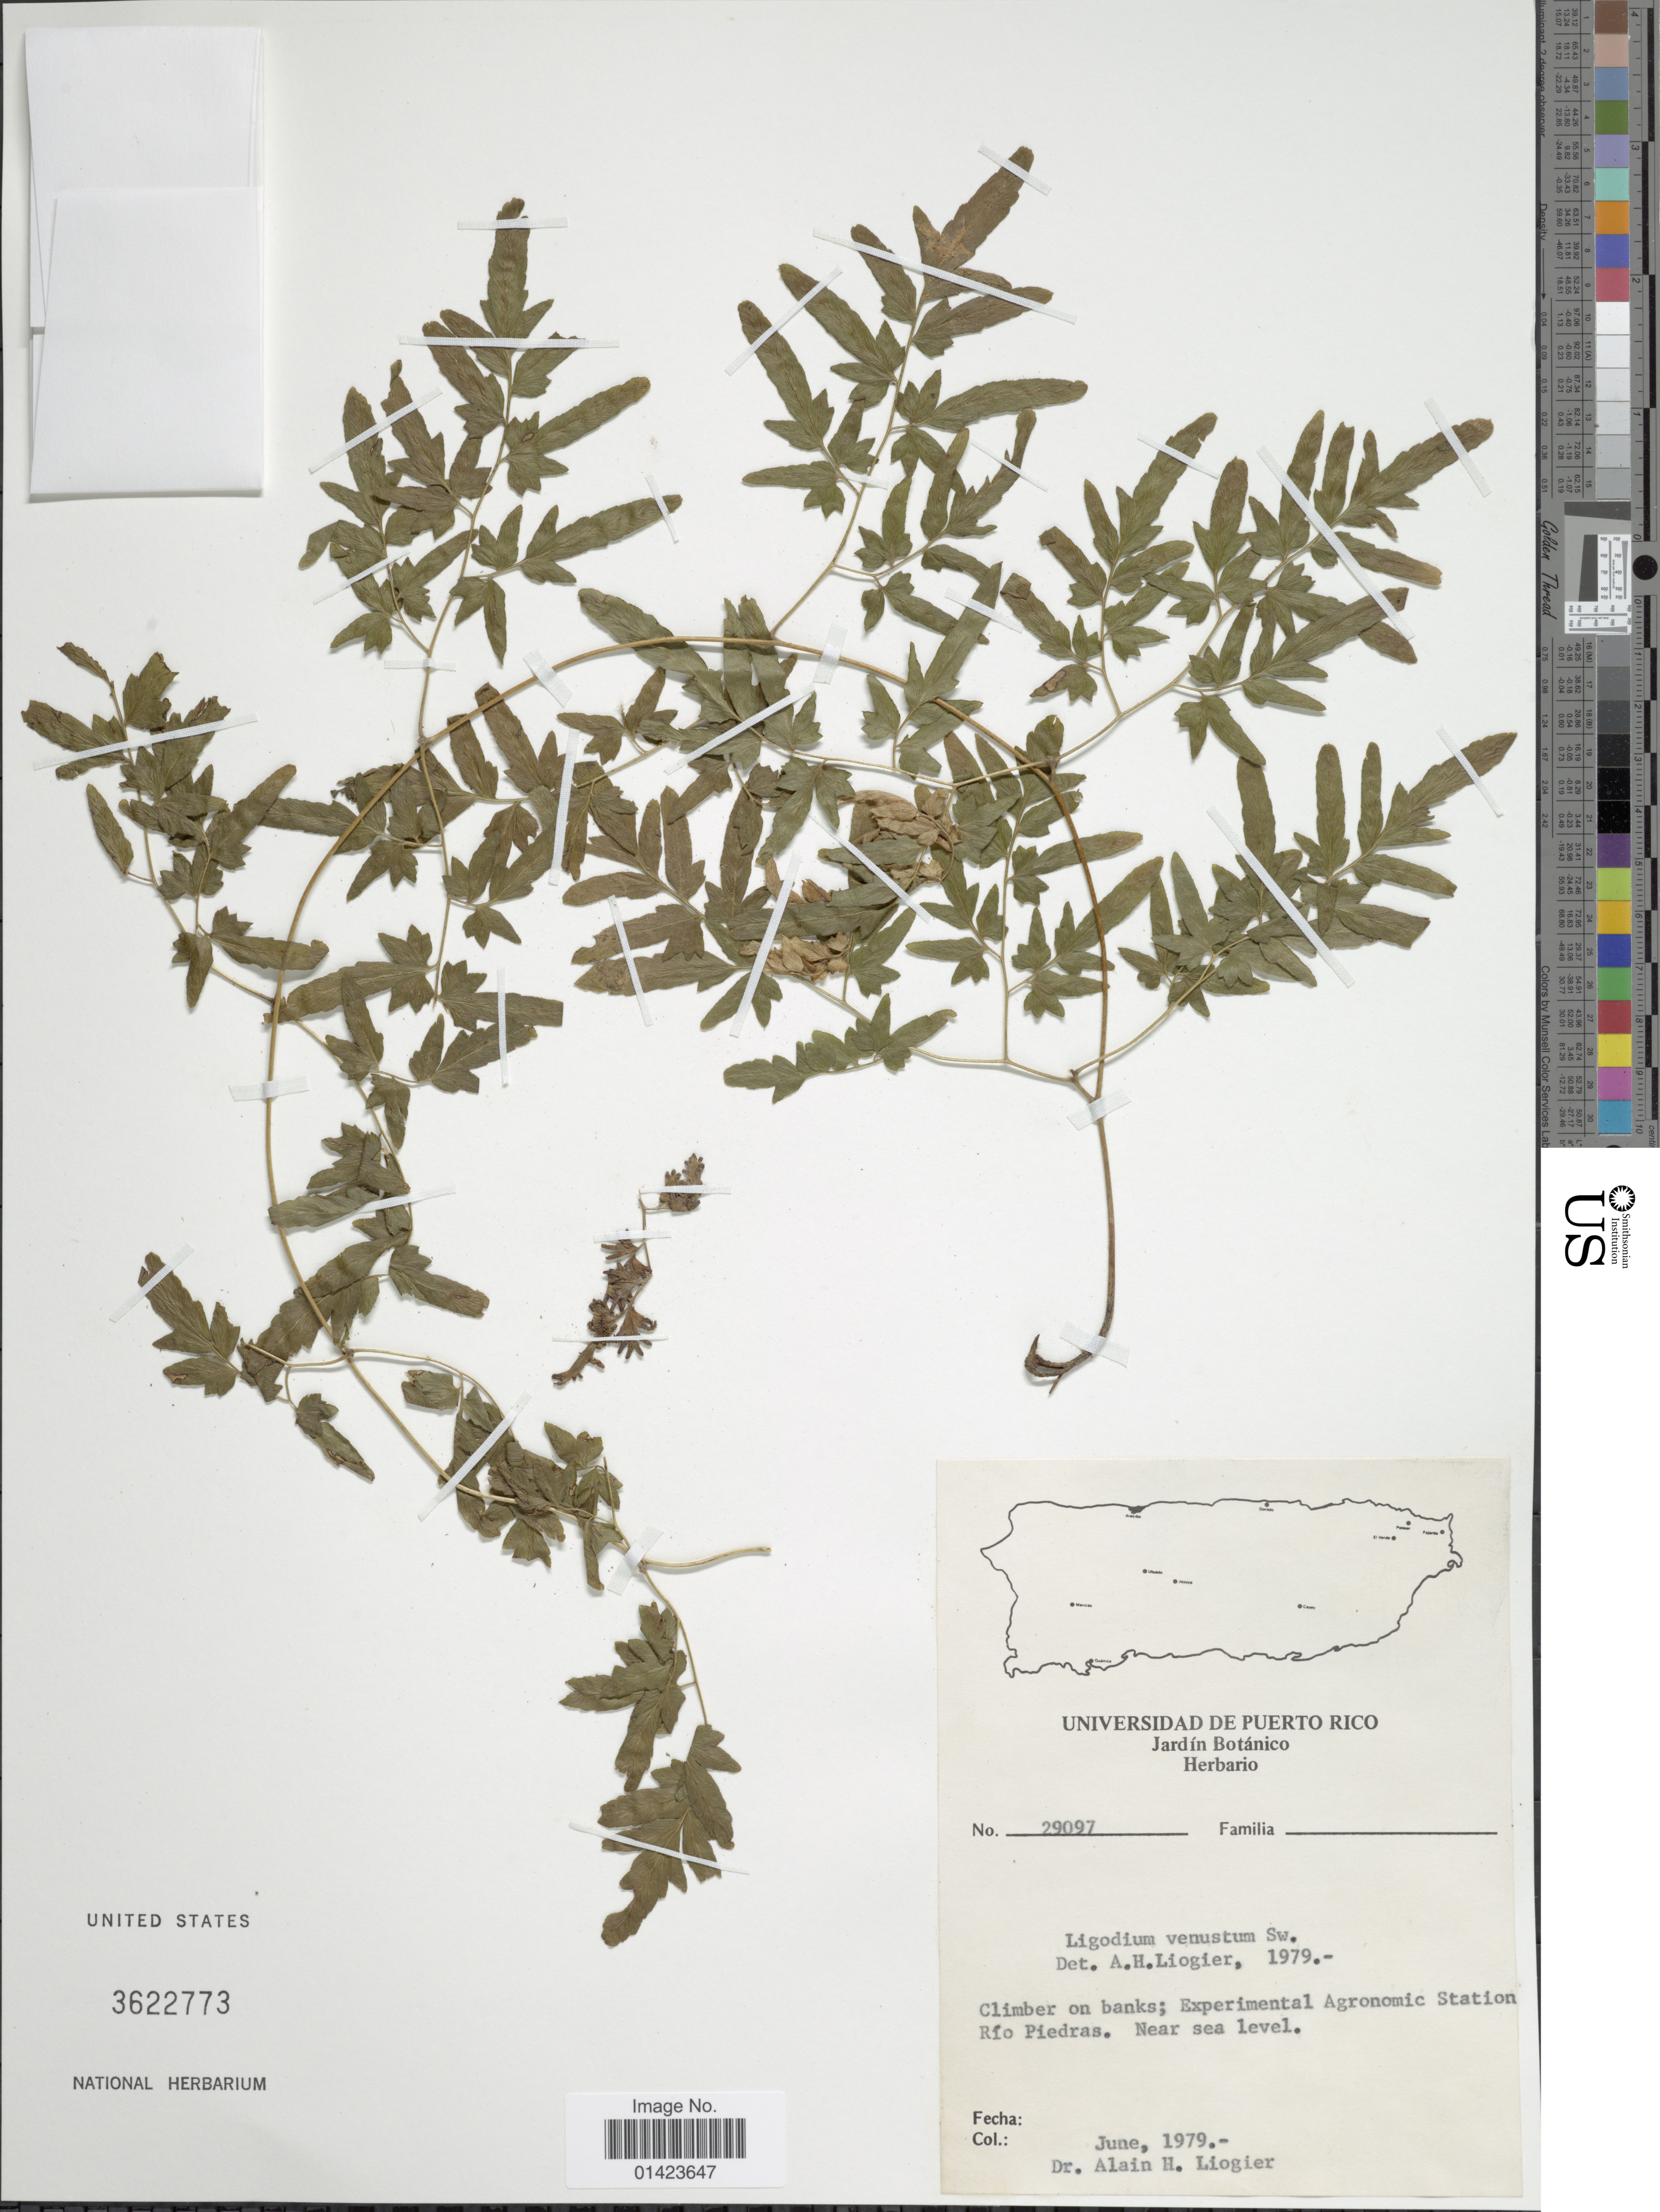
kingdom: Plantae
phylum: Tracheophyta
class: Polypodiopsida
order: Schizaeales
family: Lygodiaceae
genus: Lygodium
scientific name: Lygodium venustum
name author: Sw.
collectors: A. H. Liogier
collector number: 29097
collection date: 1979-06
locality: Climber on banks: Experimental Agronomic station Rio Piedras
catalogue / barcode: US 3622773